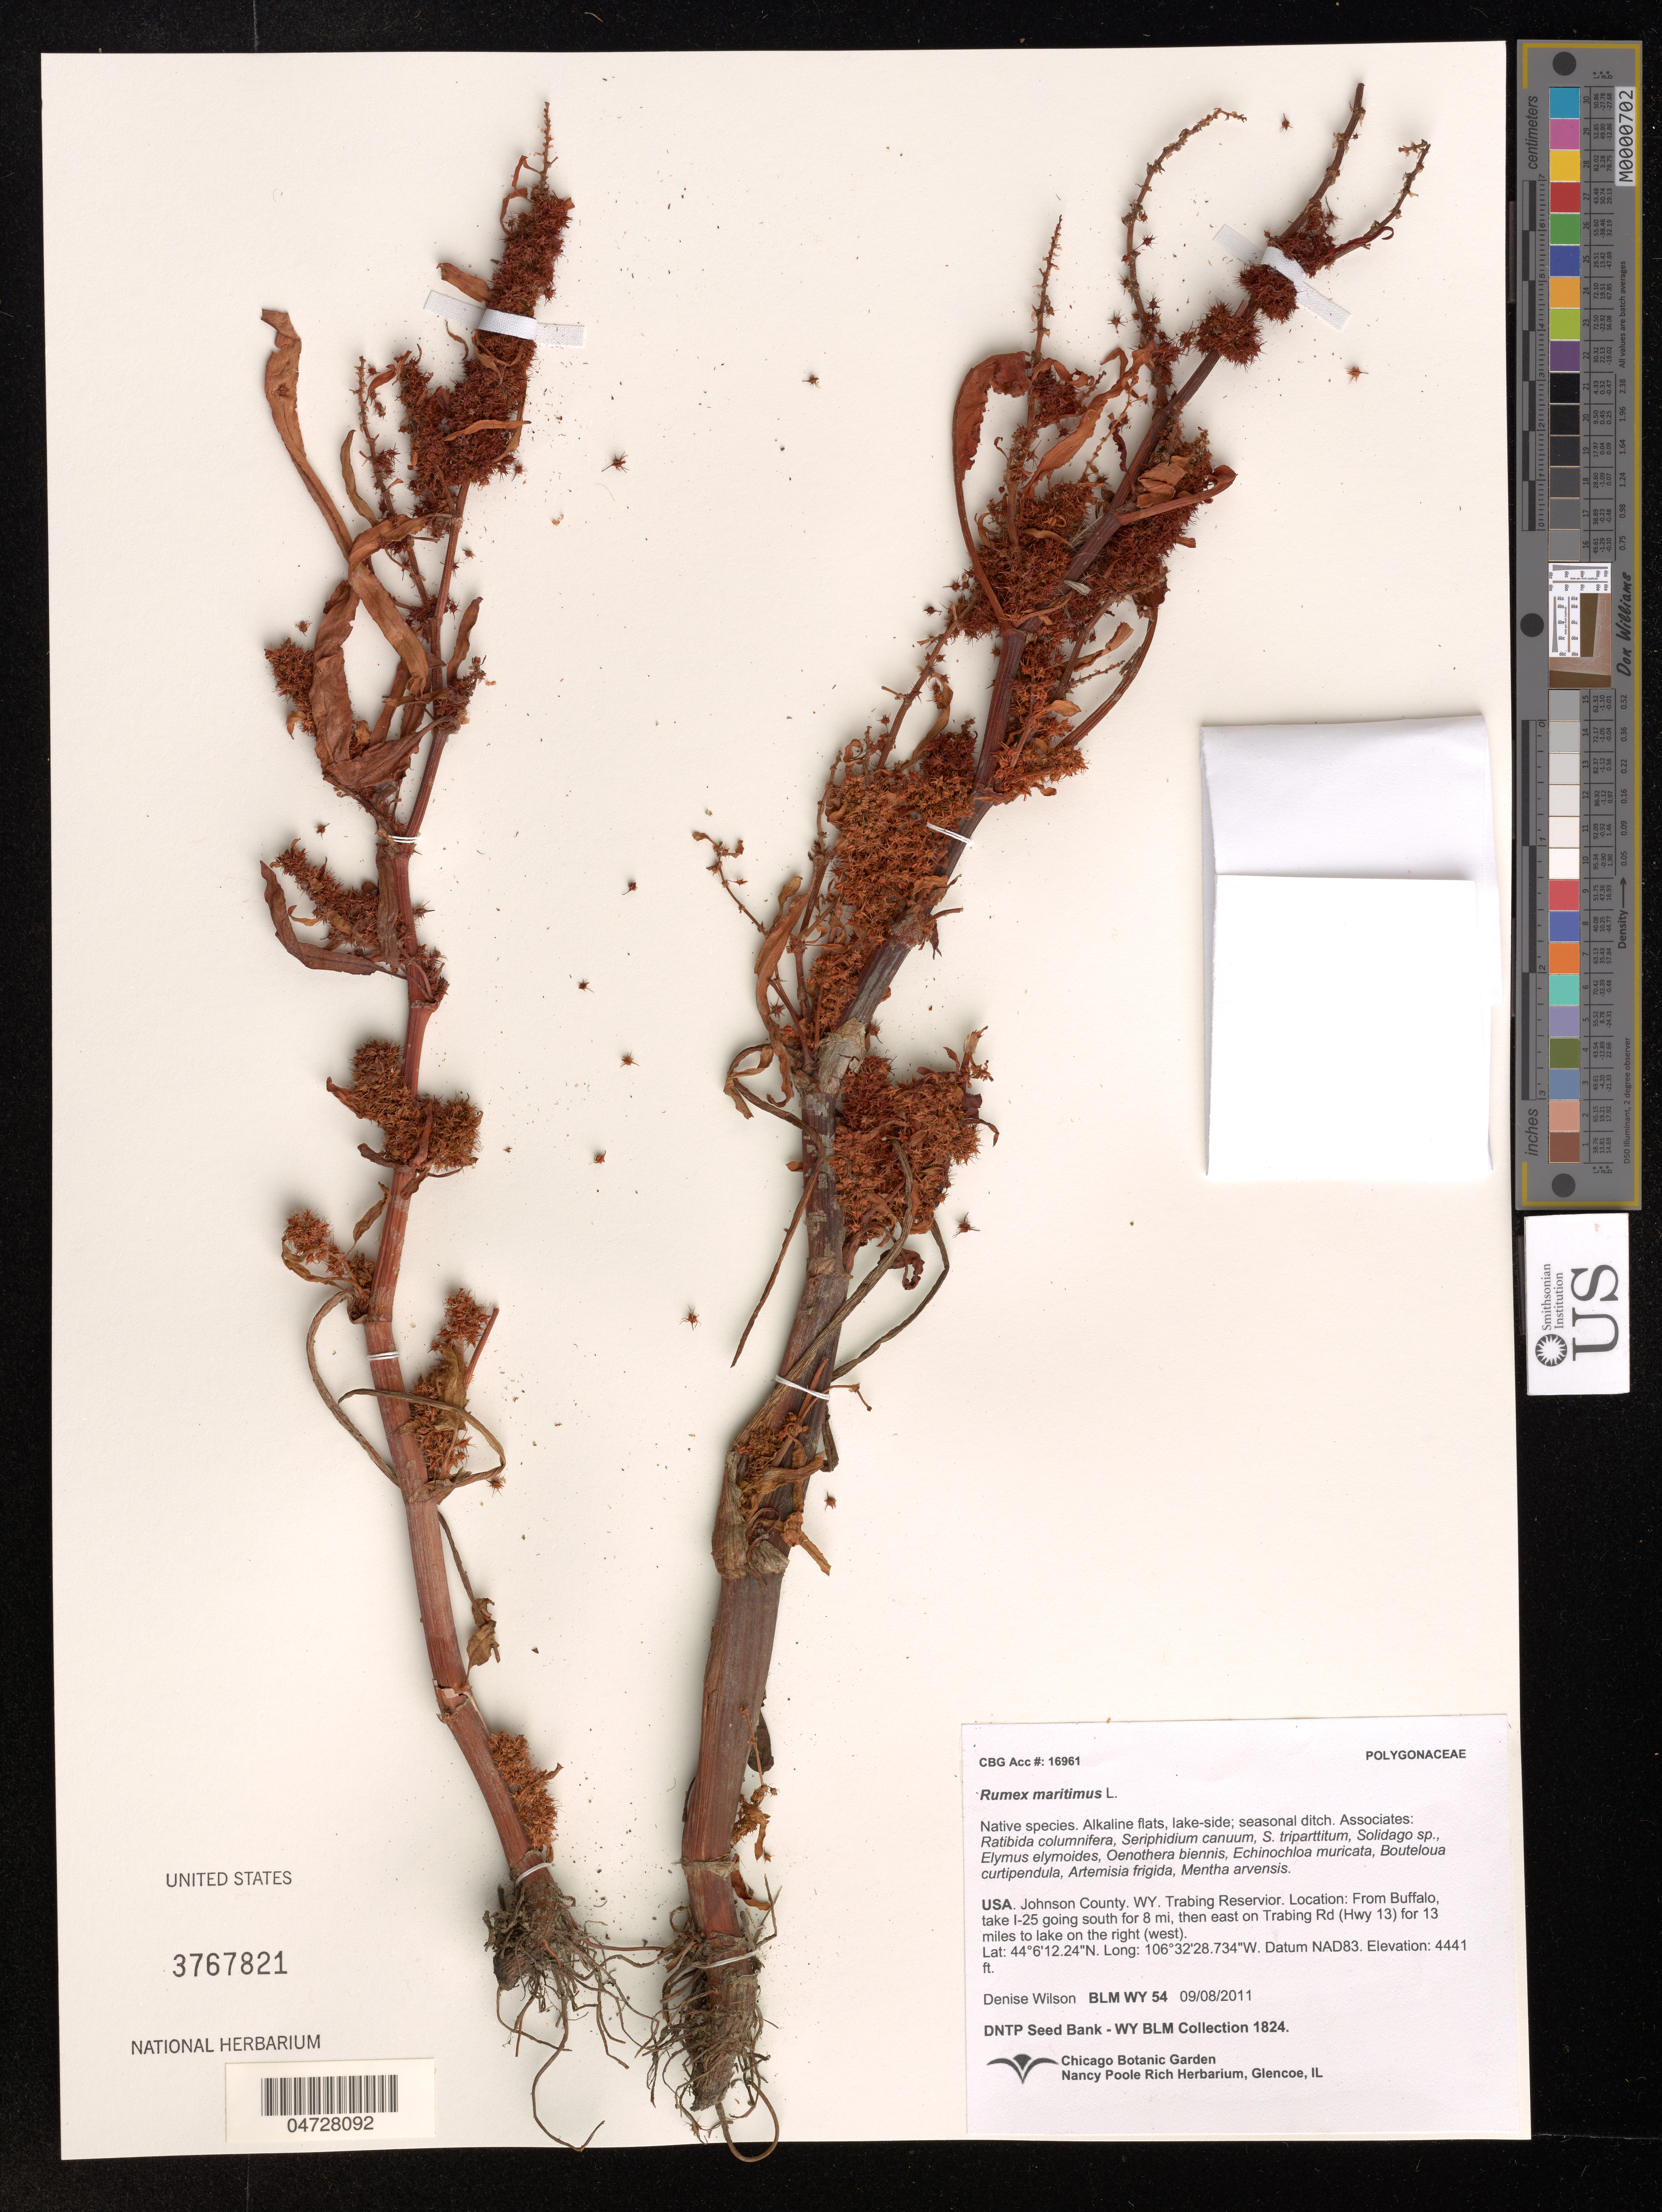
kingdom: Plantae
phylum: Tracheophyta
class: Magnoliopsida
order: Caryophyllales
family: Polygonaceae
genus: Rumex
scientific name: Rumex maritimus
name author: L.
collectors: D. Wilson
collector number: BLMWY54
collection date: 2011-09-08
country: United States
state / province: Wyoming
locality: Johnson County, Trabing Reservoir. Location: From Buffalo, take I-25 going south for 8 mi, then east on Trabing Rd (Hwy 13) for 13 miles to lake on the right (west).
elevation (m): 1354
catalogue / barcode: US 3767821